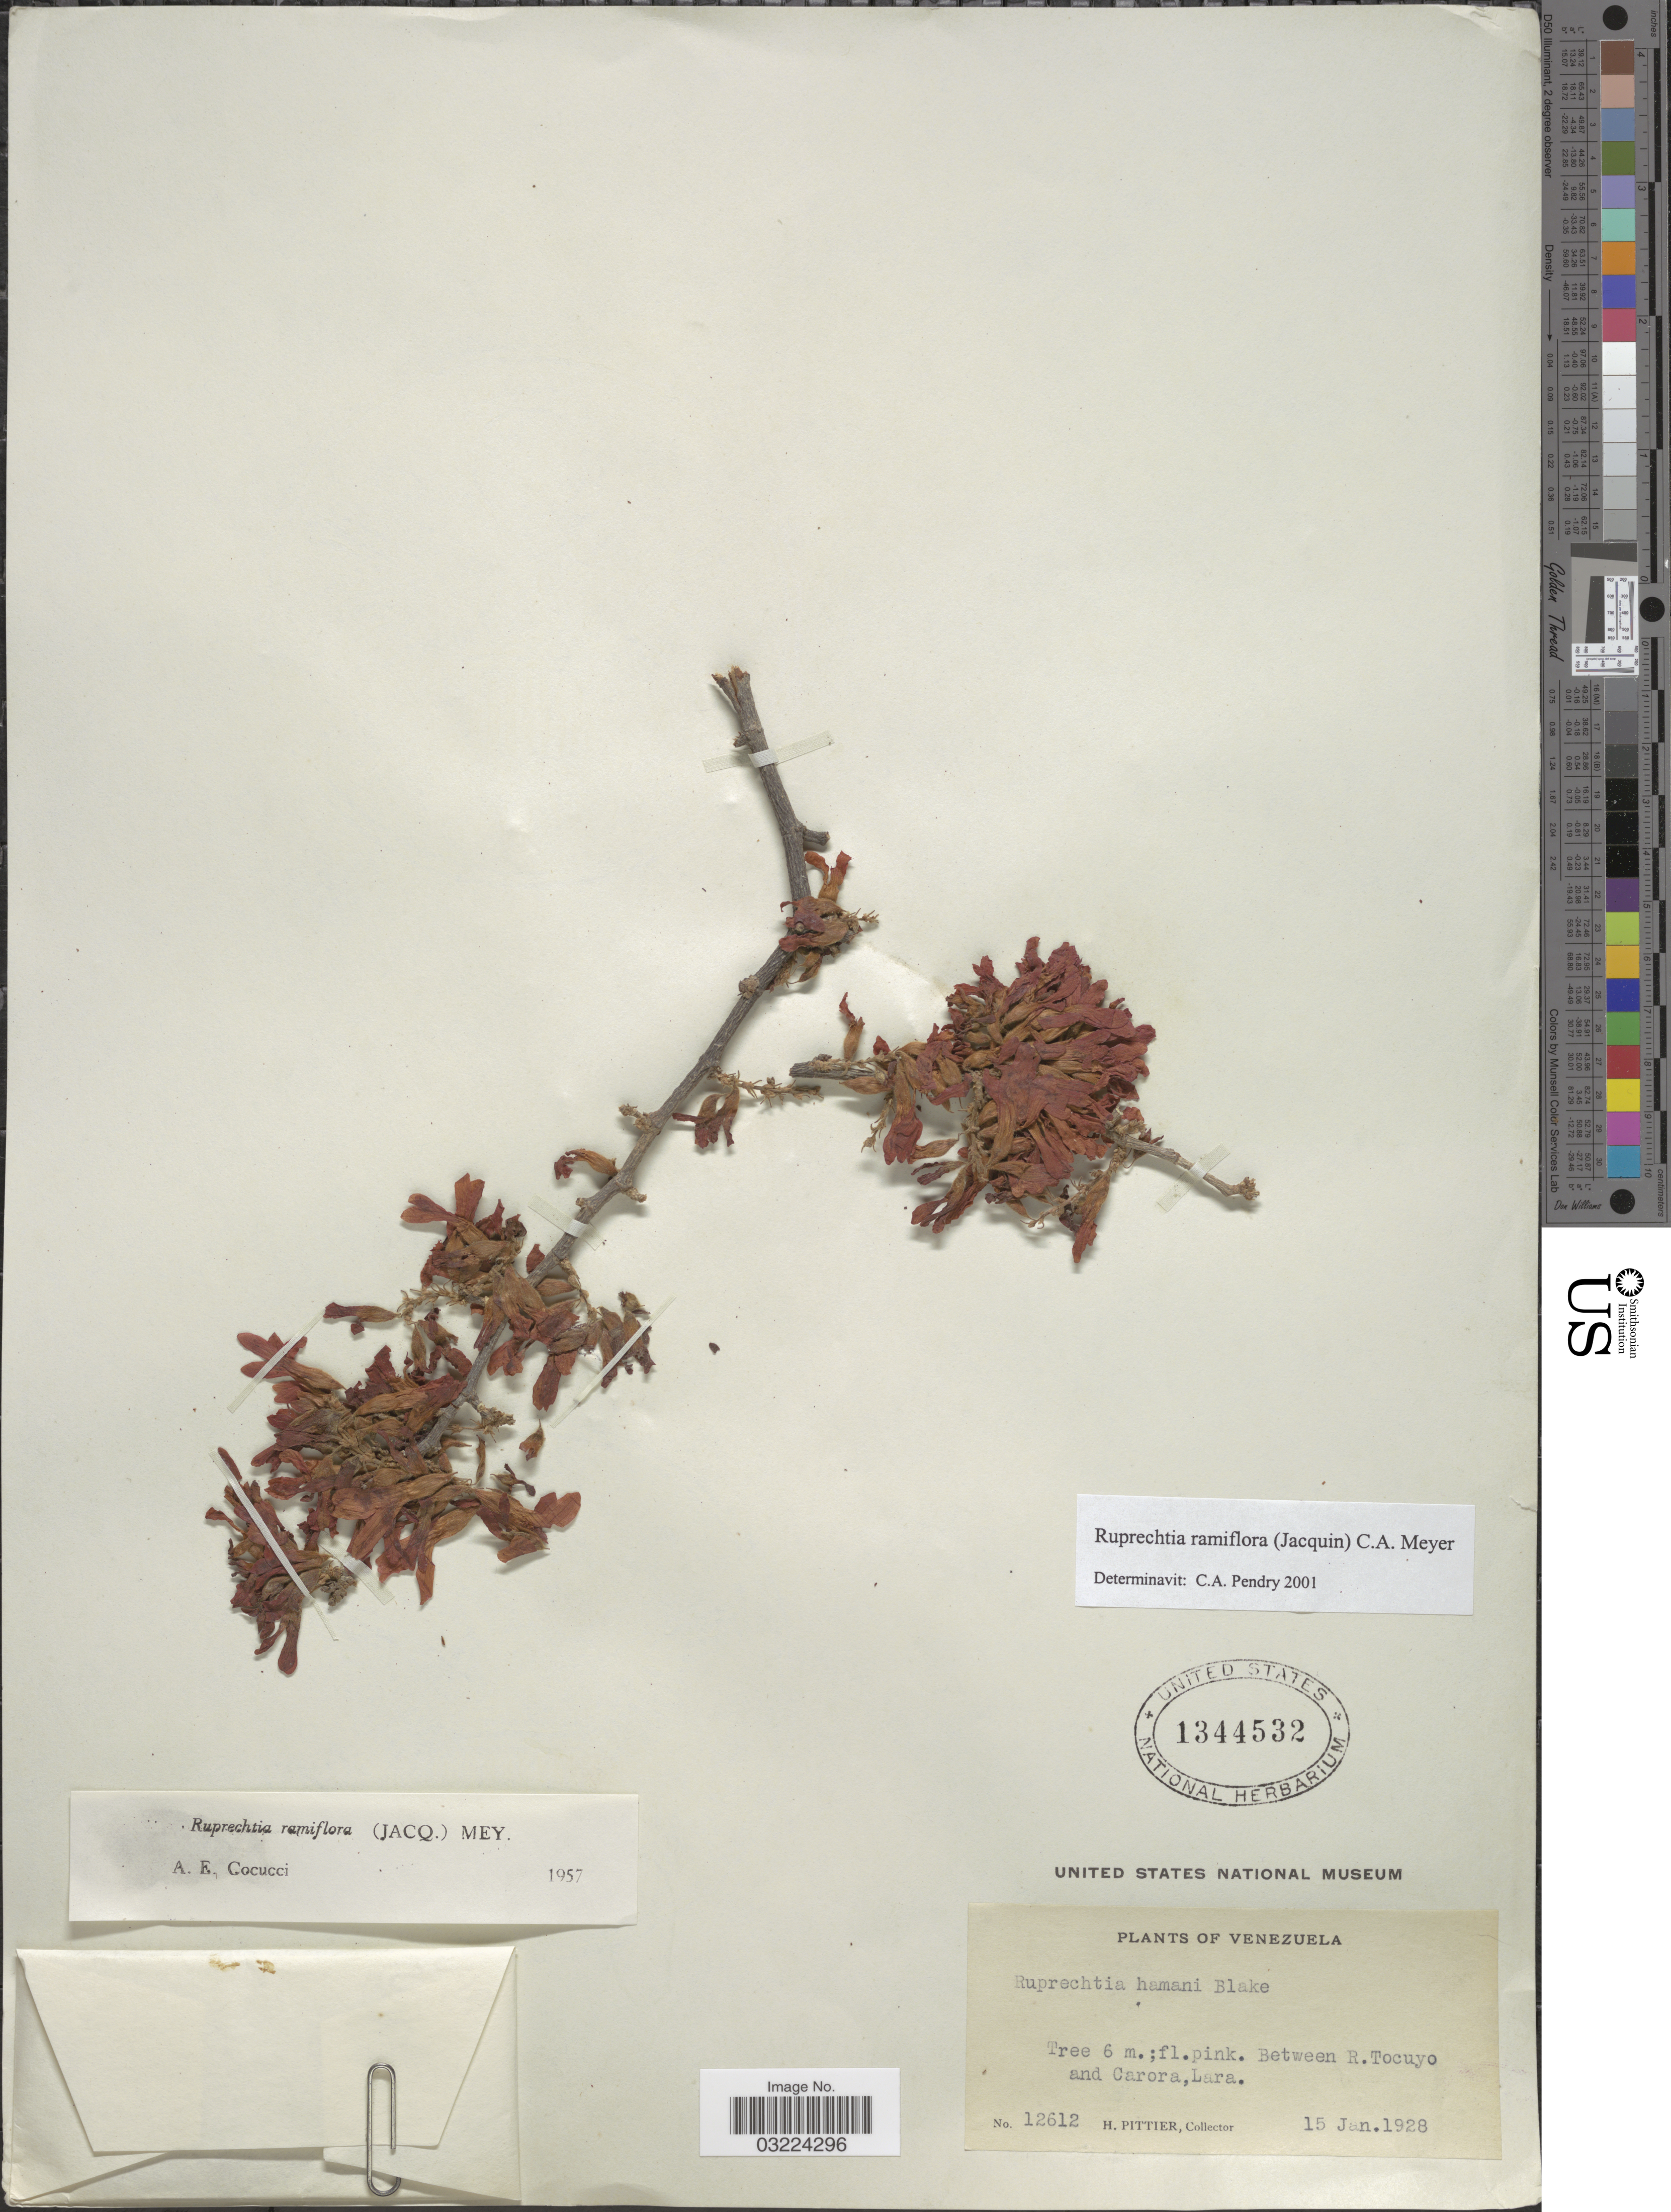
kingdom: Plantae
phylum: Tracheophyta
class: Magnoliopsida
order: Caryophyllales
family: Polygonaceae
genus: Ruprechtia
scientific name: Ruprechtia ramiflora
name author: (Jacq.) C.A. Mey.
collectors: H. F. Pittier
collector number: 12612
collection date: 1928-01-15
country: Venezuela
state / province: Lara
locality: Between R. Tocuyo and Carora.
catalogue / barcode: US 1344532